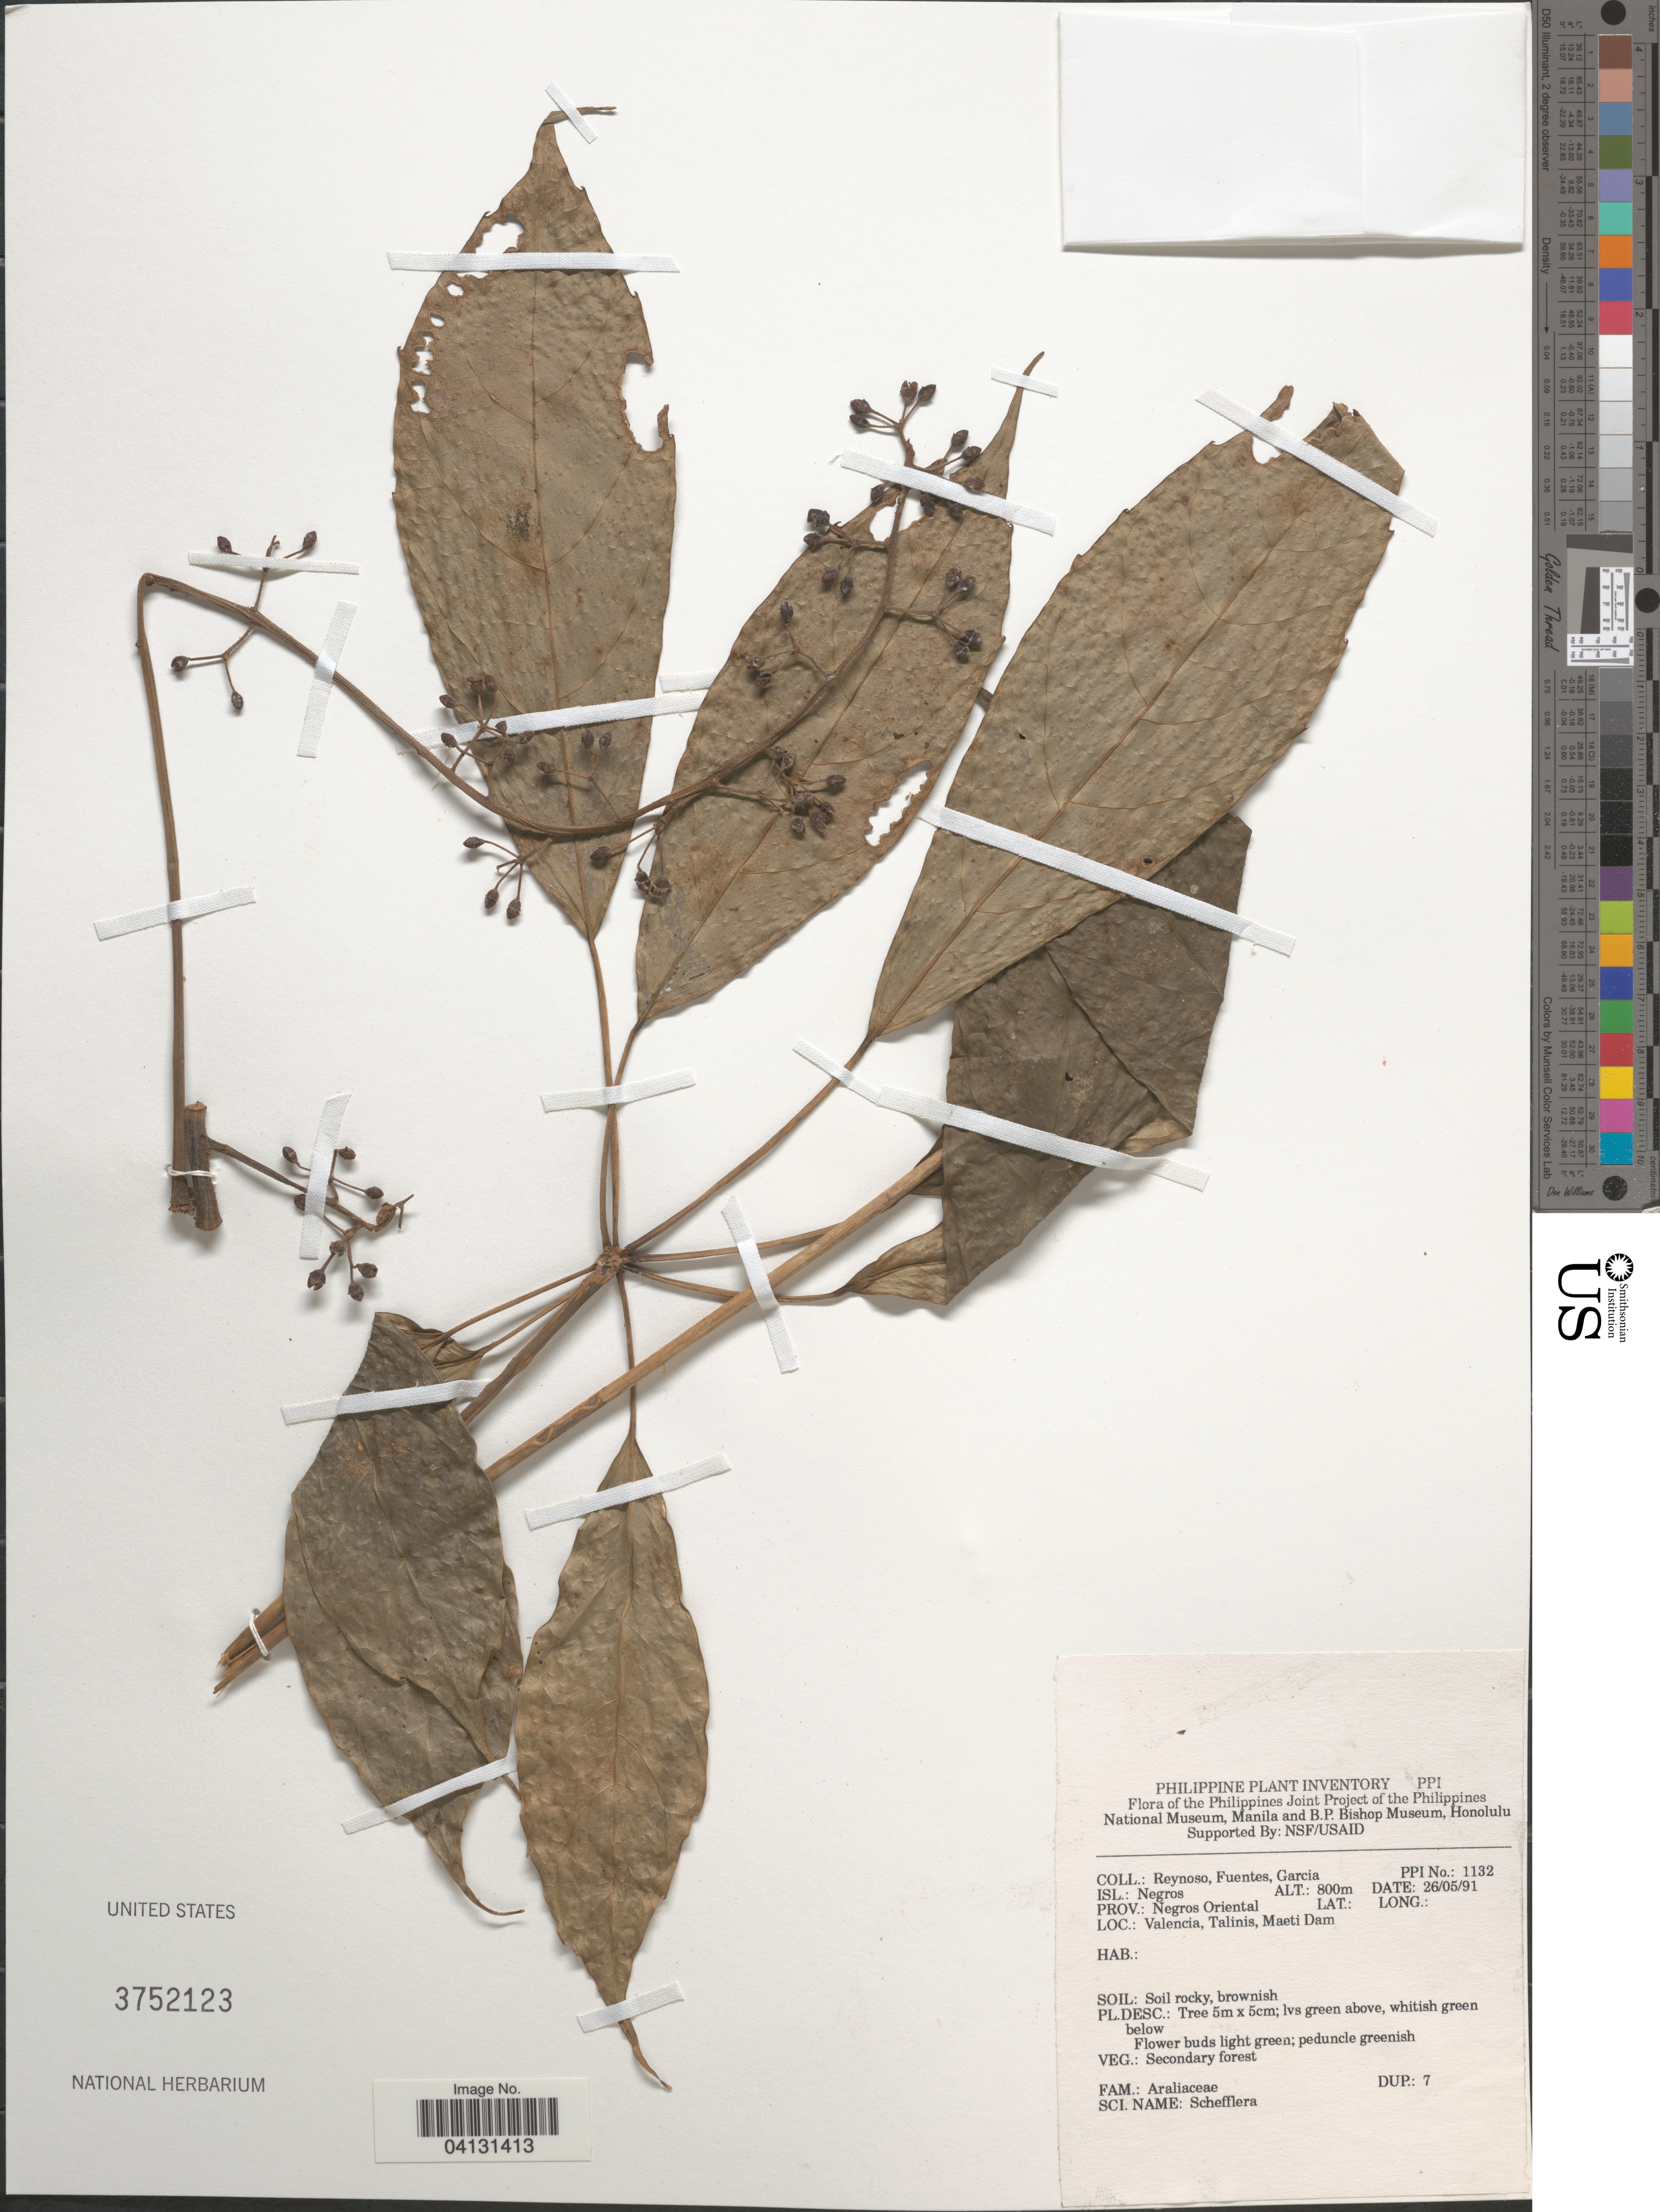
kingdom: Plantae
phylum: Tracheophyta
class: Magnoliopsida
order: Apiales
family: Araliaceae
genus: Schefflera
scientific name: Schefflera sp.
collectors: E. Reynoso, E. Sagcal & H. Garcia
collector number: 1132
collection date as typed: Transcribed d/m/y: 26/5/91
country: Philippines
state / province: Central Visayas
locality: Isl.: Negros. Prov.: Negros Oriental. Valencia, Talinis, Maeti Dam.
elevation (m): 800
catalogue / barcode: US 3752123